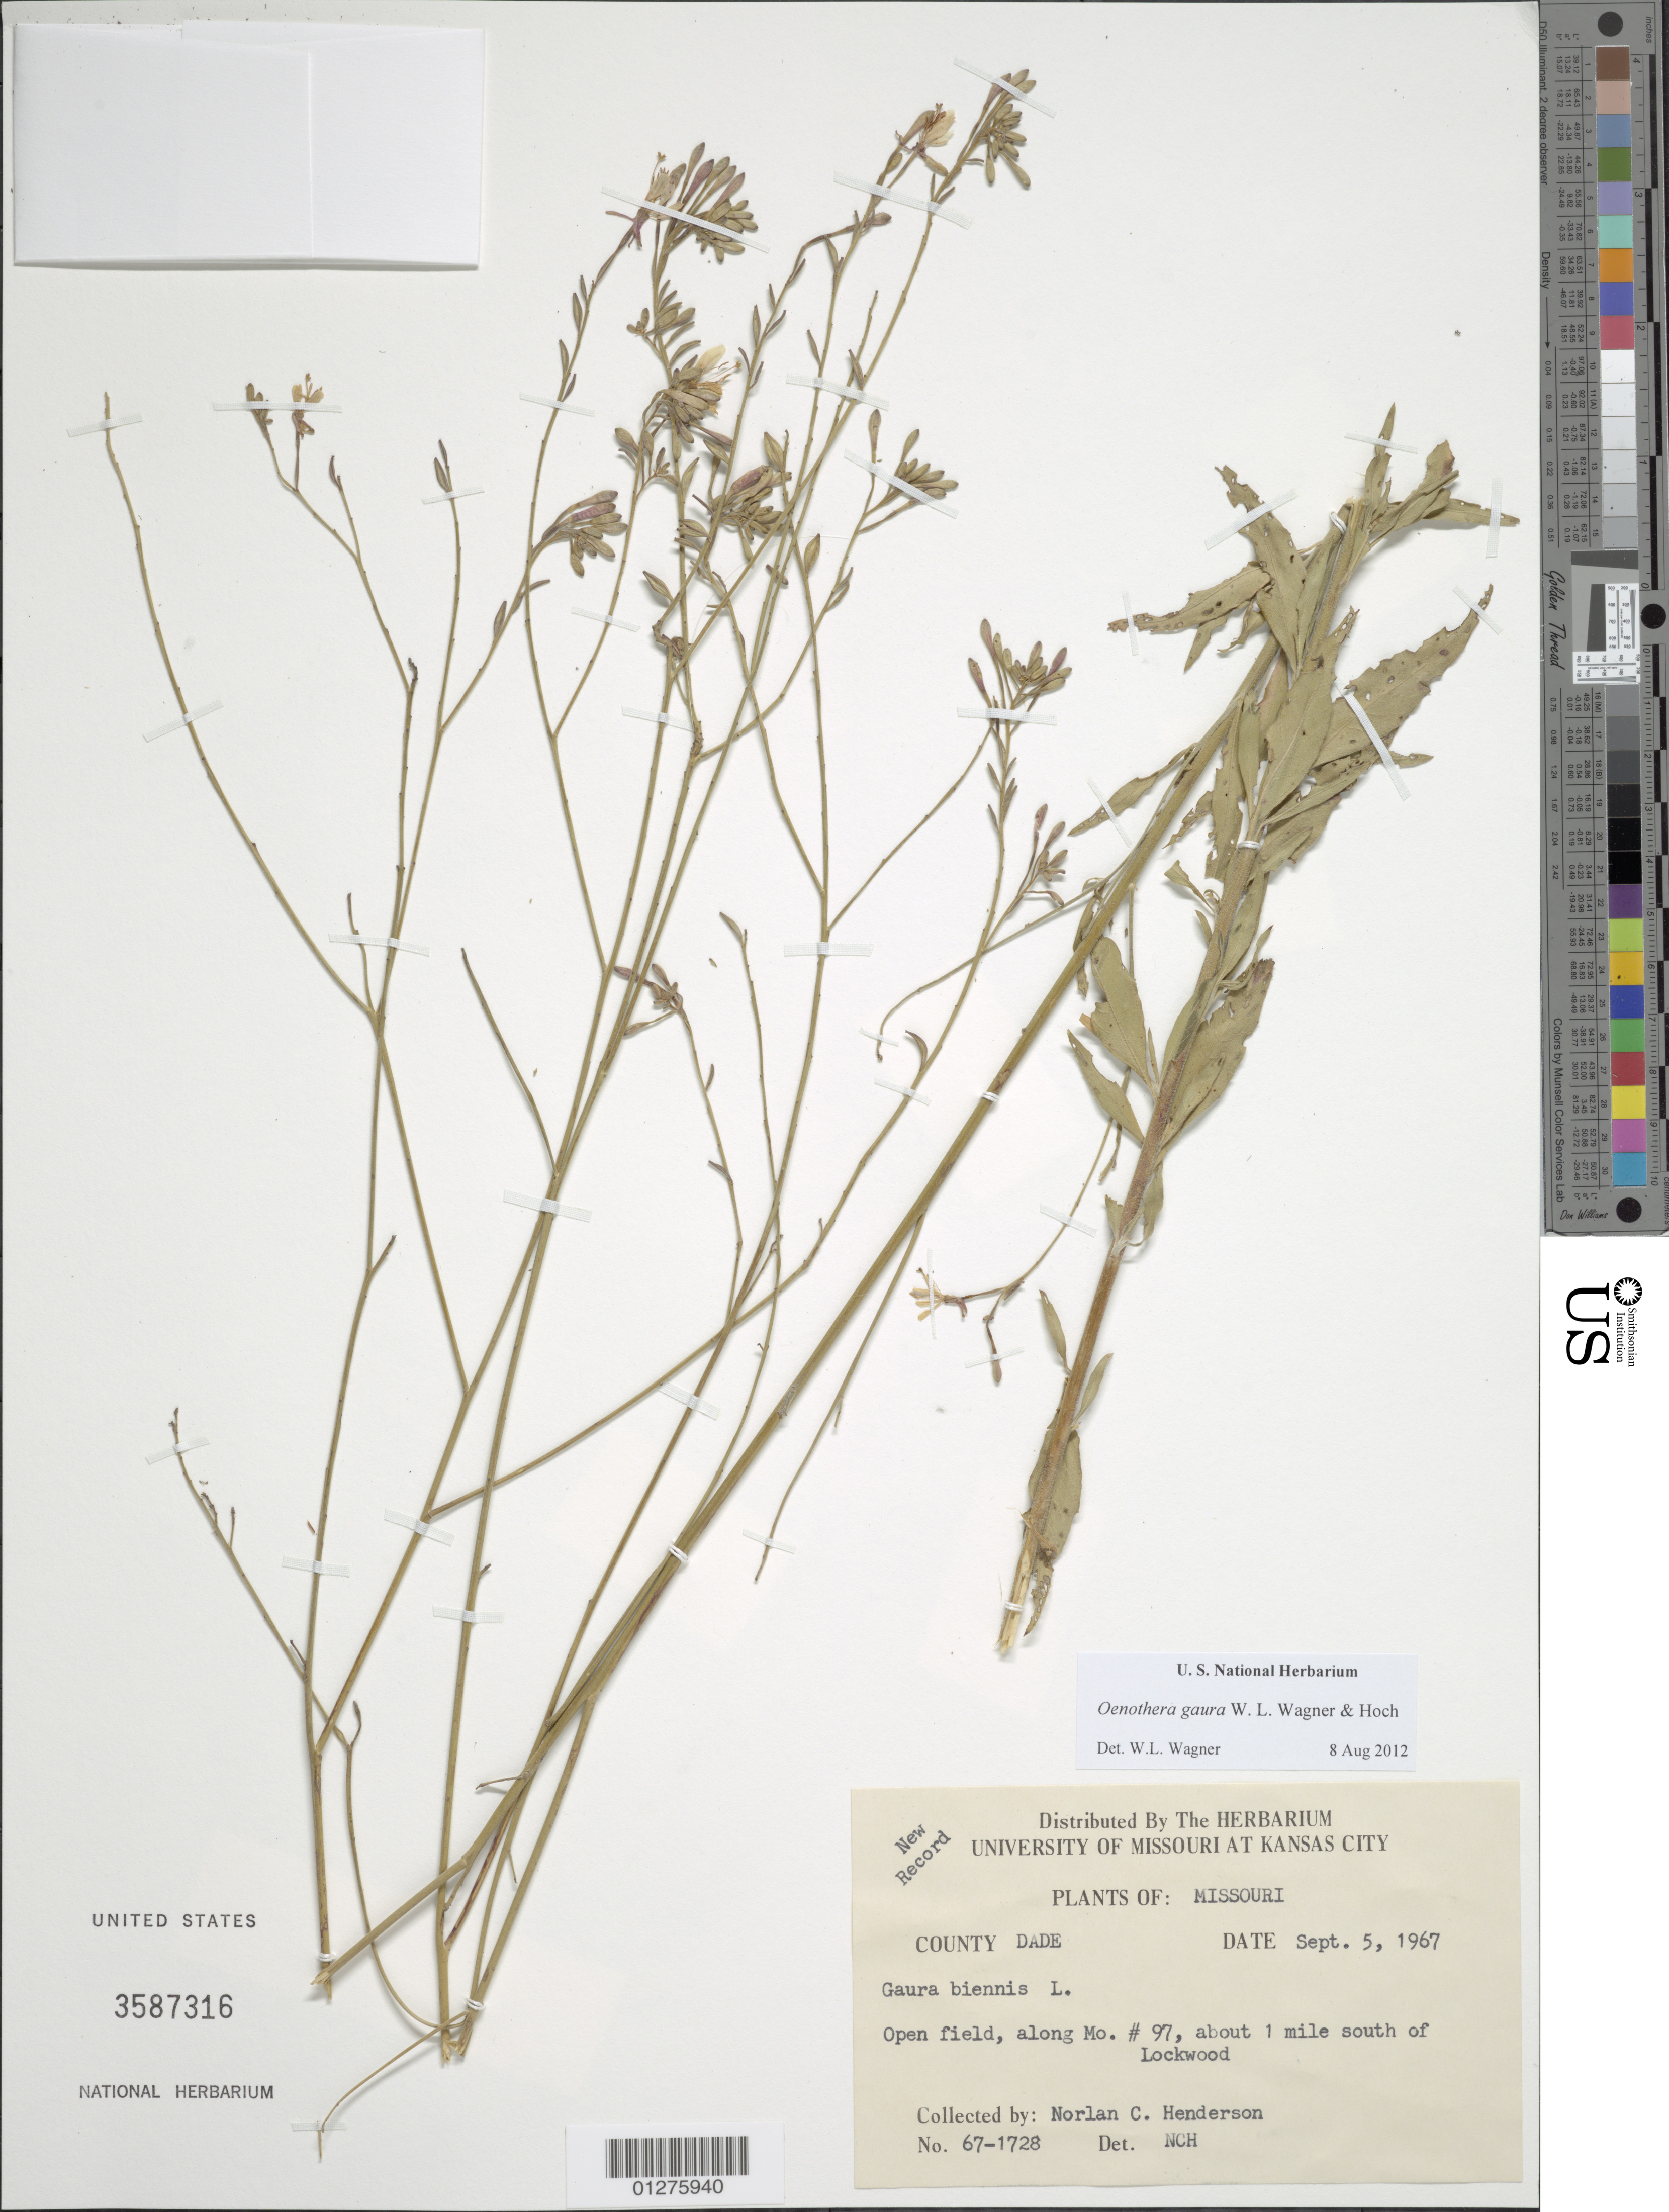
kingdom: Plantae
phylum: Tracheophyta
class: Magnoliopsida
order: Myrtales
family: Onagraceae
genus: Oenothera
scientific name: Oenothera gaura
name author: W.L. Wagner & Hoch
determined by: Wagner, W. L., (BOT), Smithsonian Institution - National Museum of Natural History (UNITED STATES)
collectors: N. C. Henderson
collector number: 67-1728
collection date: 1967-09-05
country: United States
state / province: Missouri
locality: Along Mo#97, about 1 miles south of Lockwood.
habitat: Open field.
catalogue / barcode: US 3587316